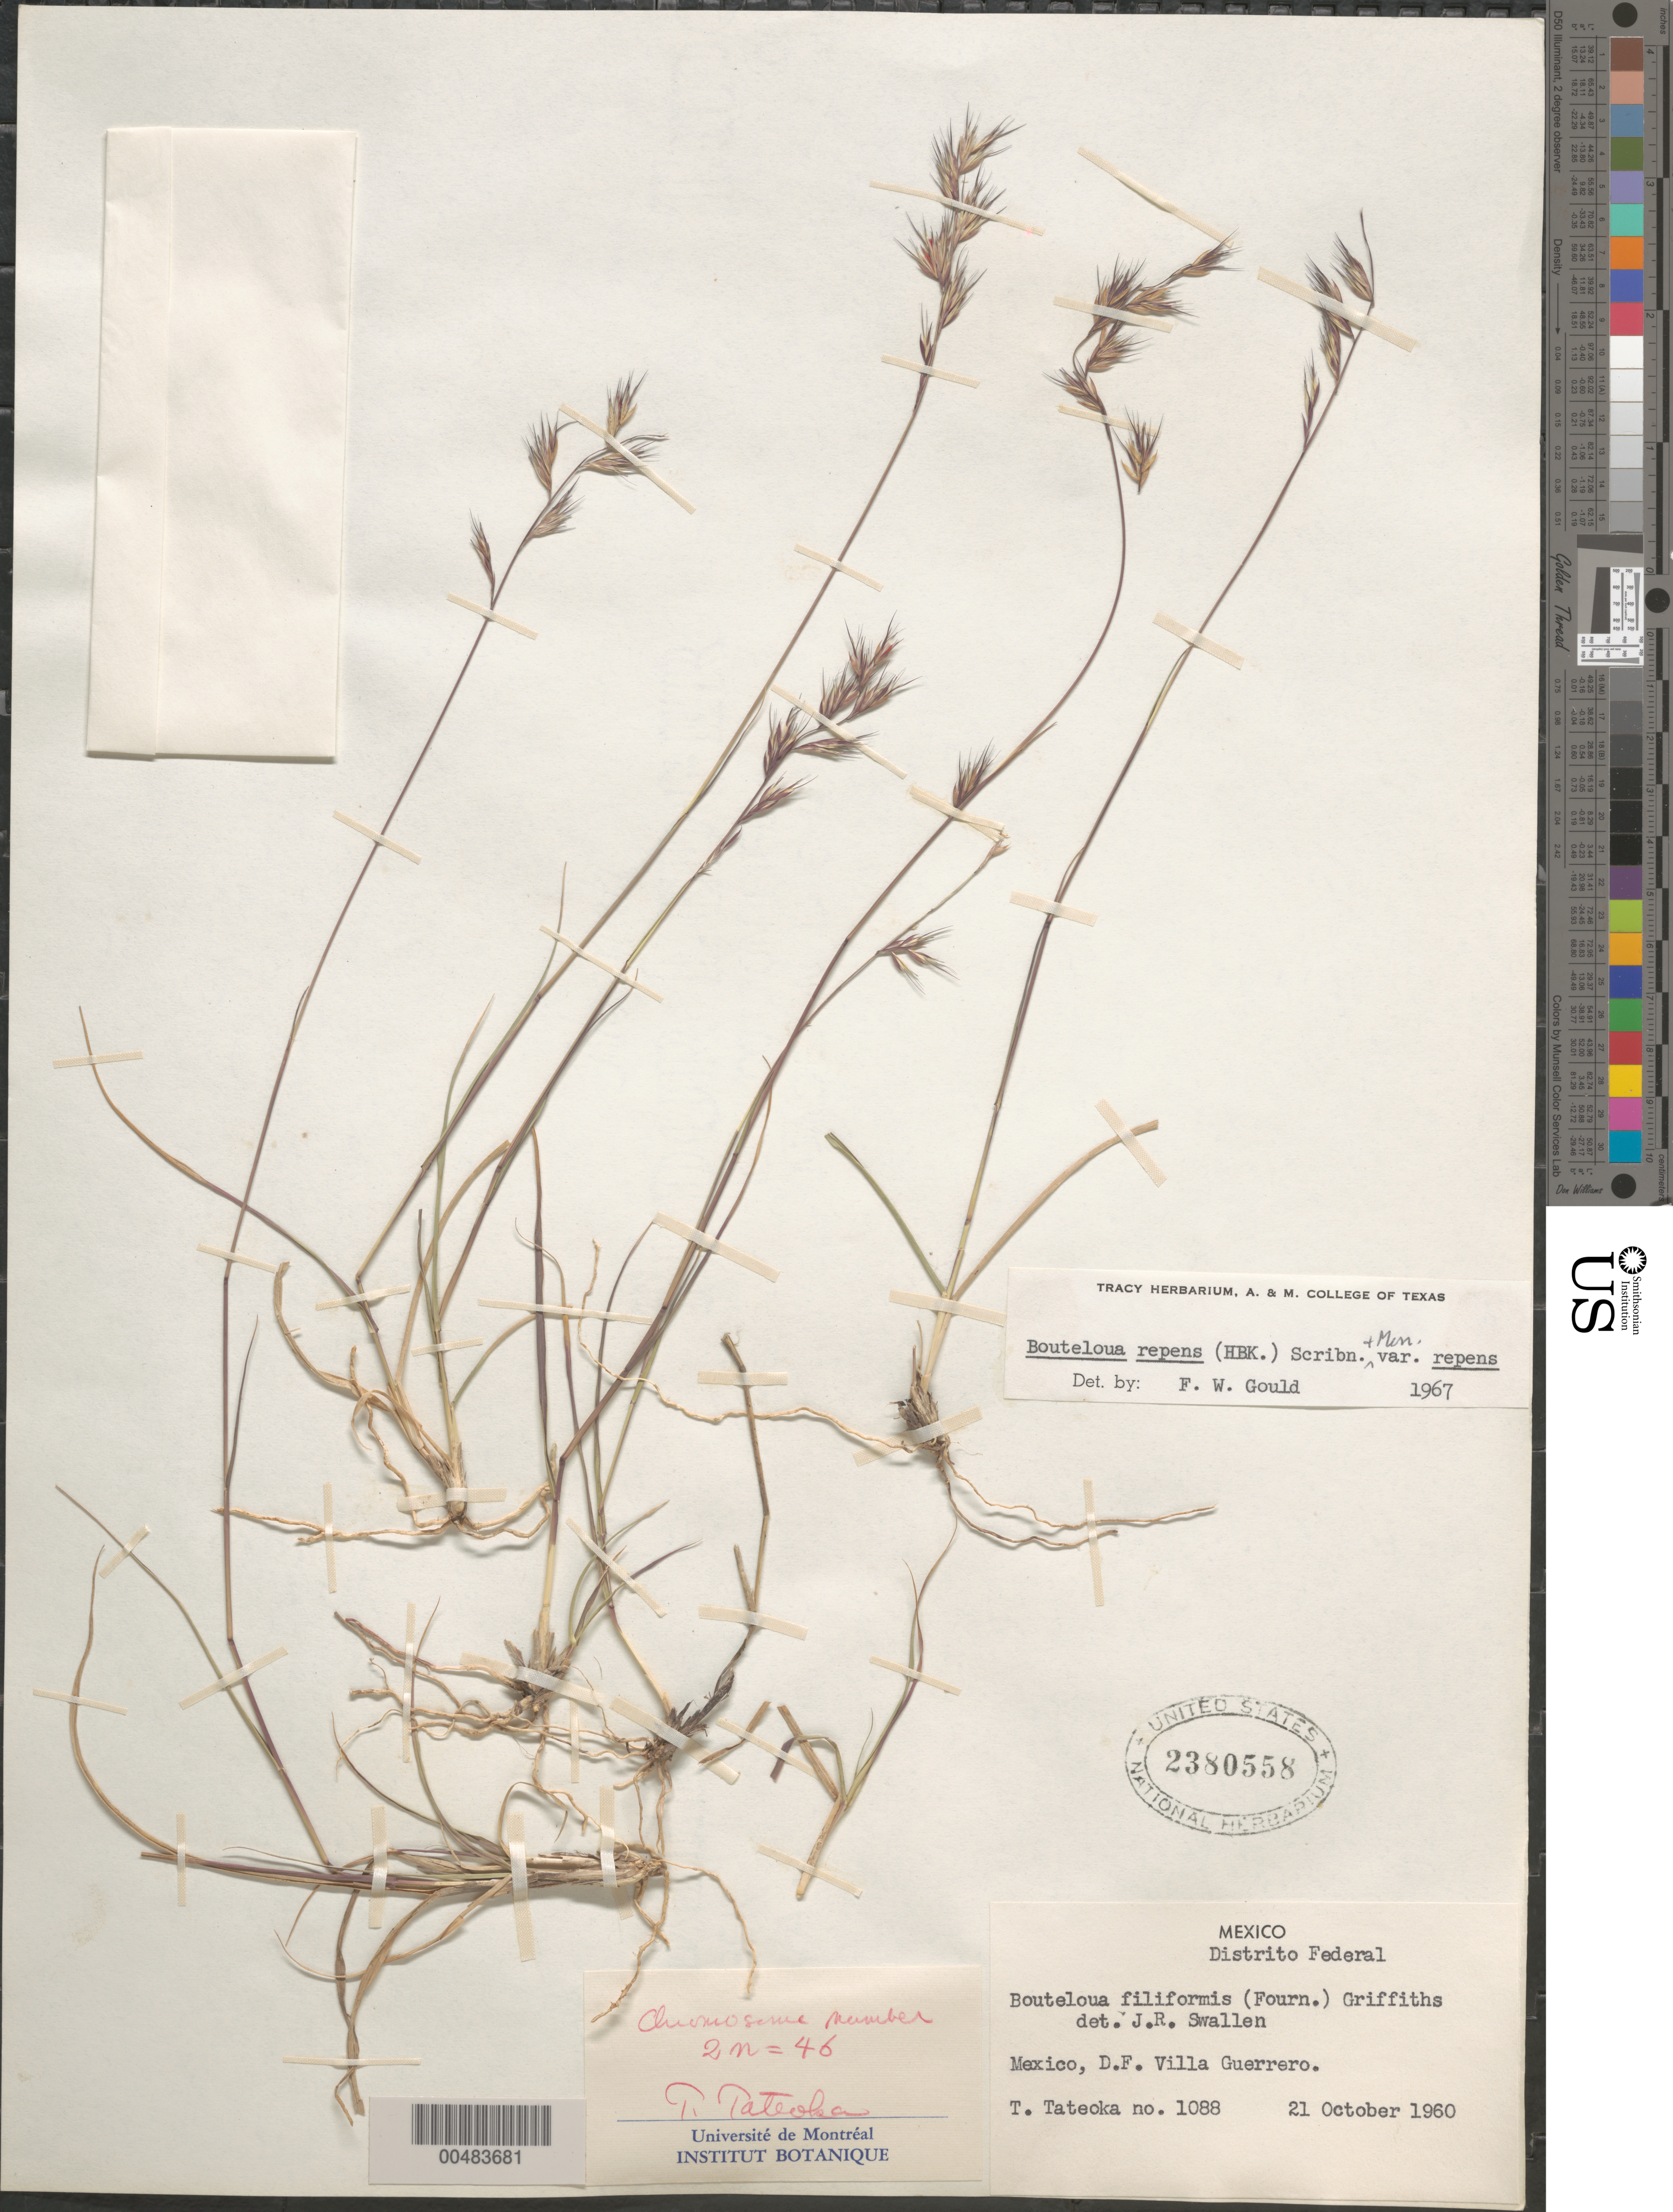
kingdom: Plantae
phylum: Tracheophyta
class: Liliopsida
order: Poales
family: Poaceae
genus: Bouteloua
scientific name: Bouteloua repens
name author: (Kunth) Scribn. & Merr.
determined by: Gould, F. W.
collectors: T. Tateoka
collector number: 1088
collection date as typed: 21 Oct 1960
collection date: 1960-10-21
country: Mexico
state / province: Distrito Federal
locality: Villa Guerrero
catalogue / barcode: US 2380558